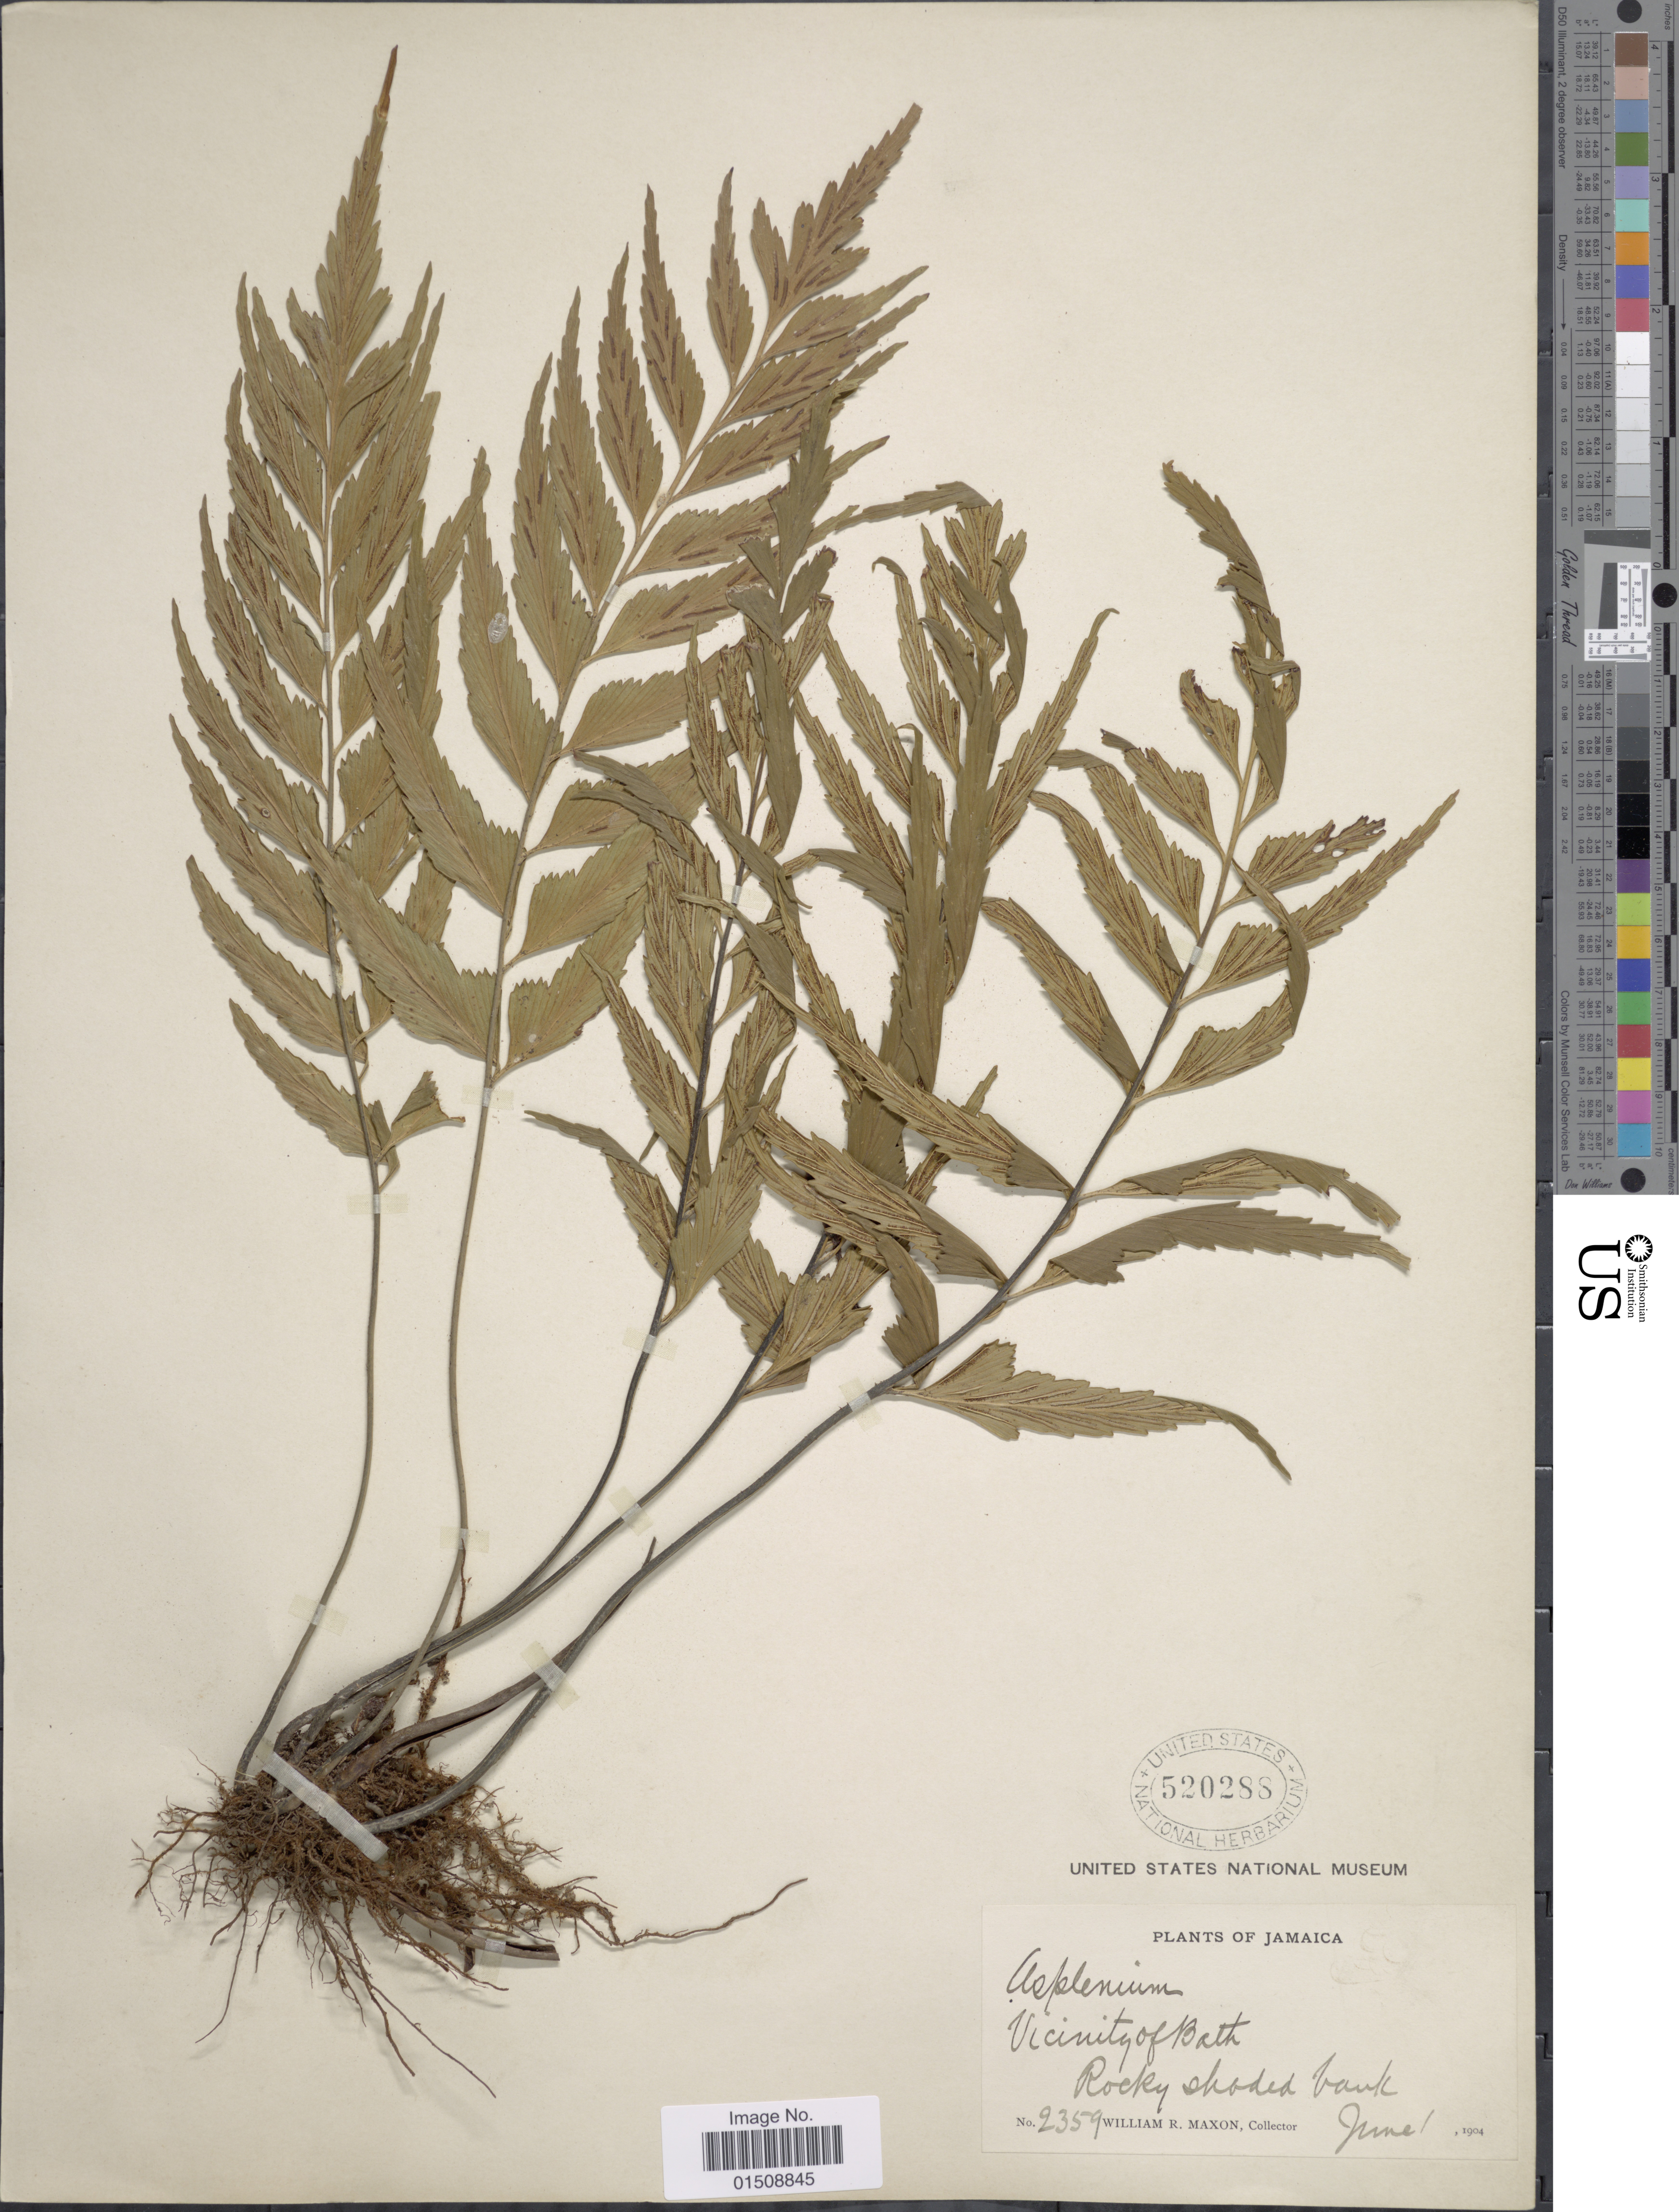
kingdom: Plantae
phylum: Tracheophyta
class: Polypodiopsida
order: Polypodiales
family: Aspleniaceae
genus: Asplenium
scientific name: Asplenium erosum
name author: L.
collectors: W. R. Maxon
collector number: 2359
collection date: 1904-06-01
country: Jamaica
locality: Vicinity of Bath, Rocky shaded bank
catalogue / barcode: US 520288